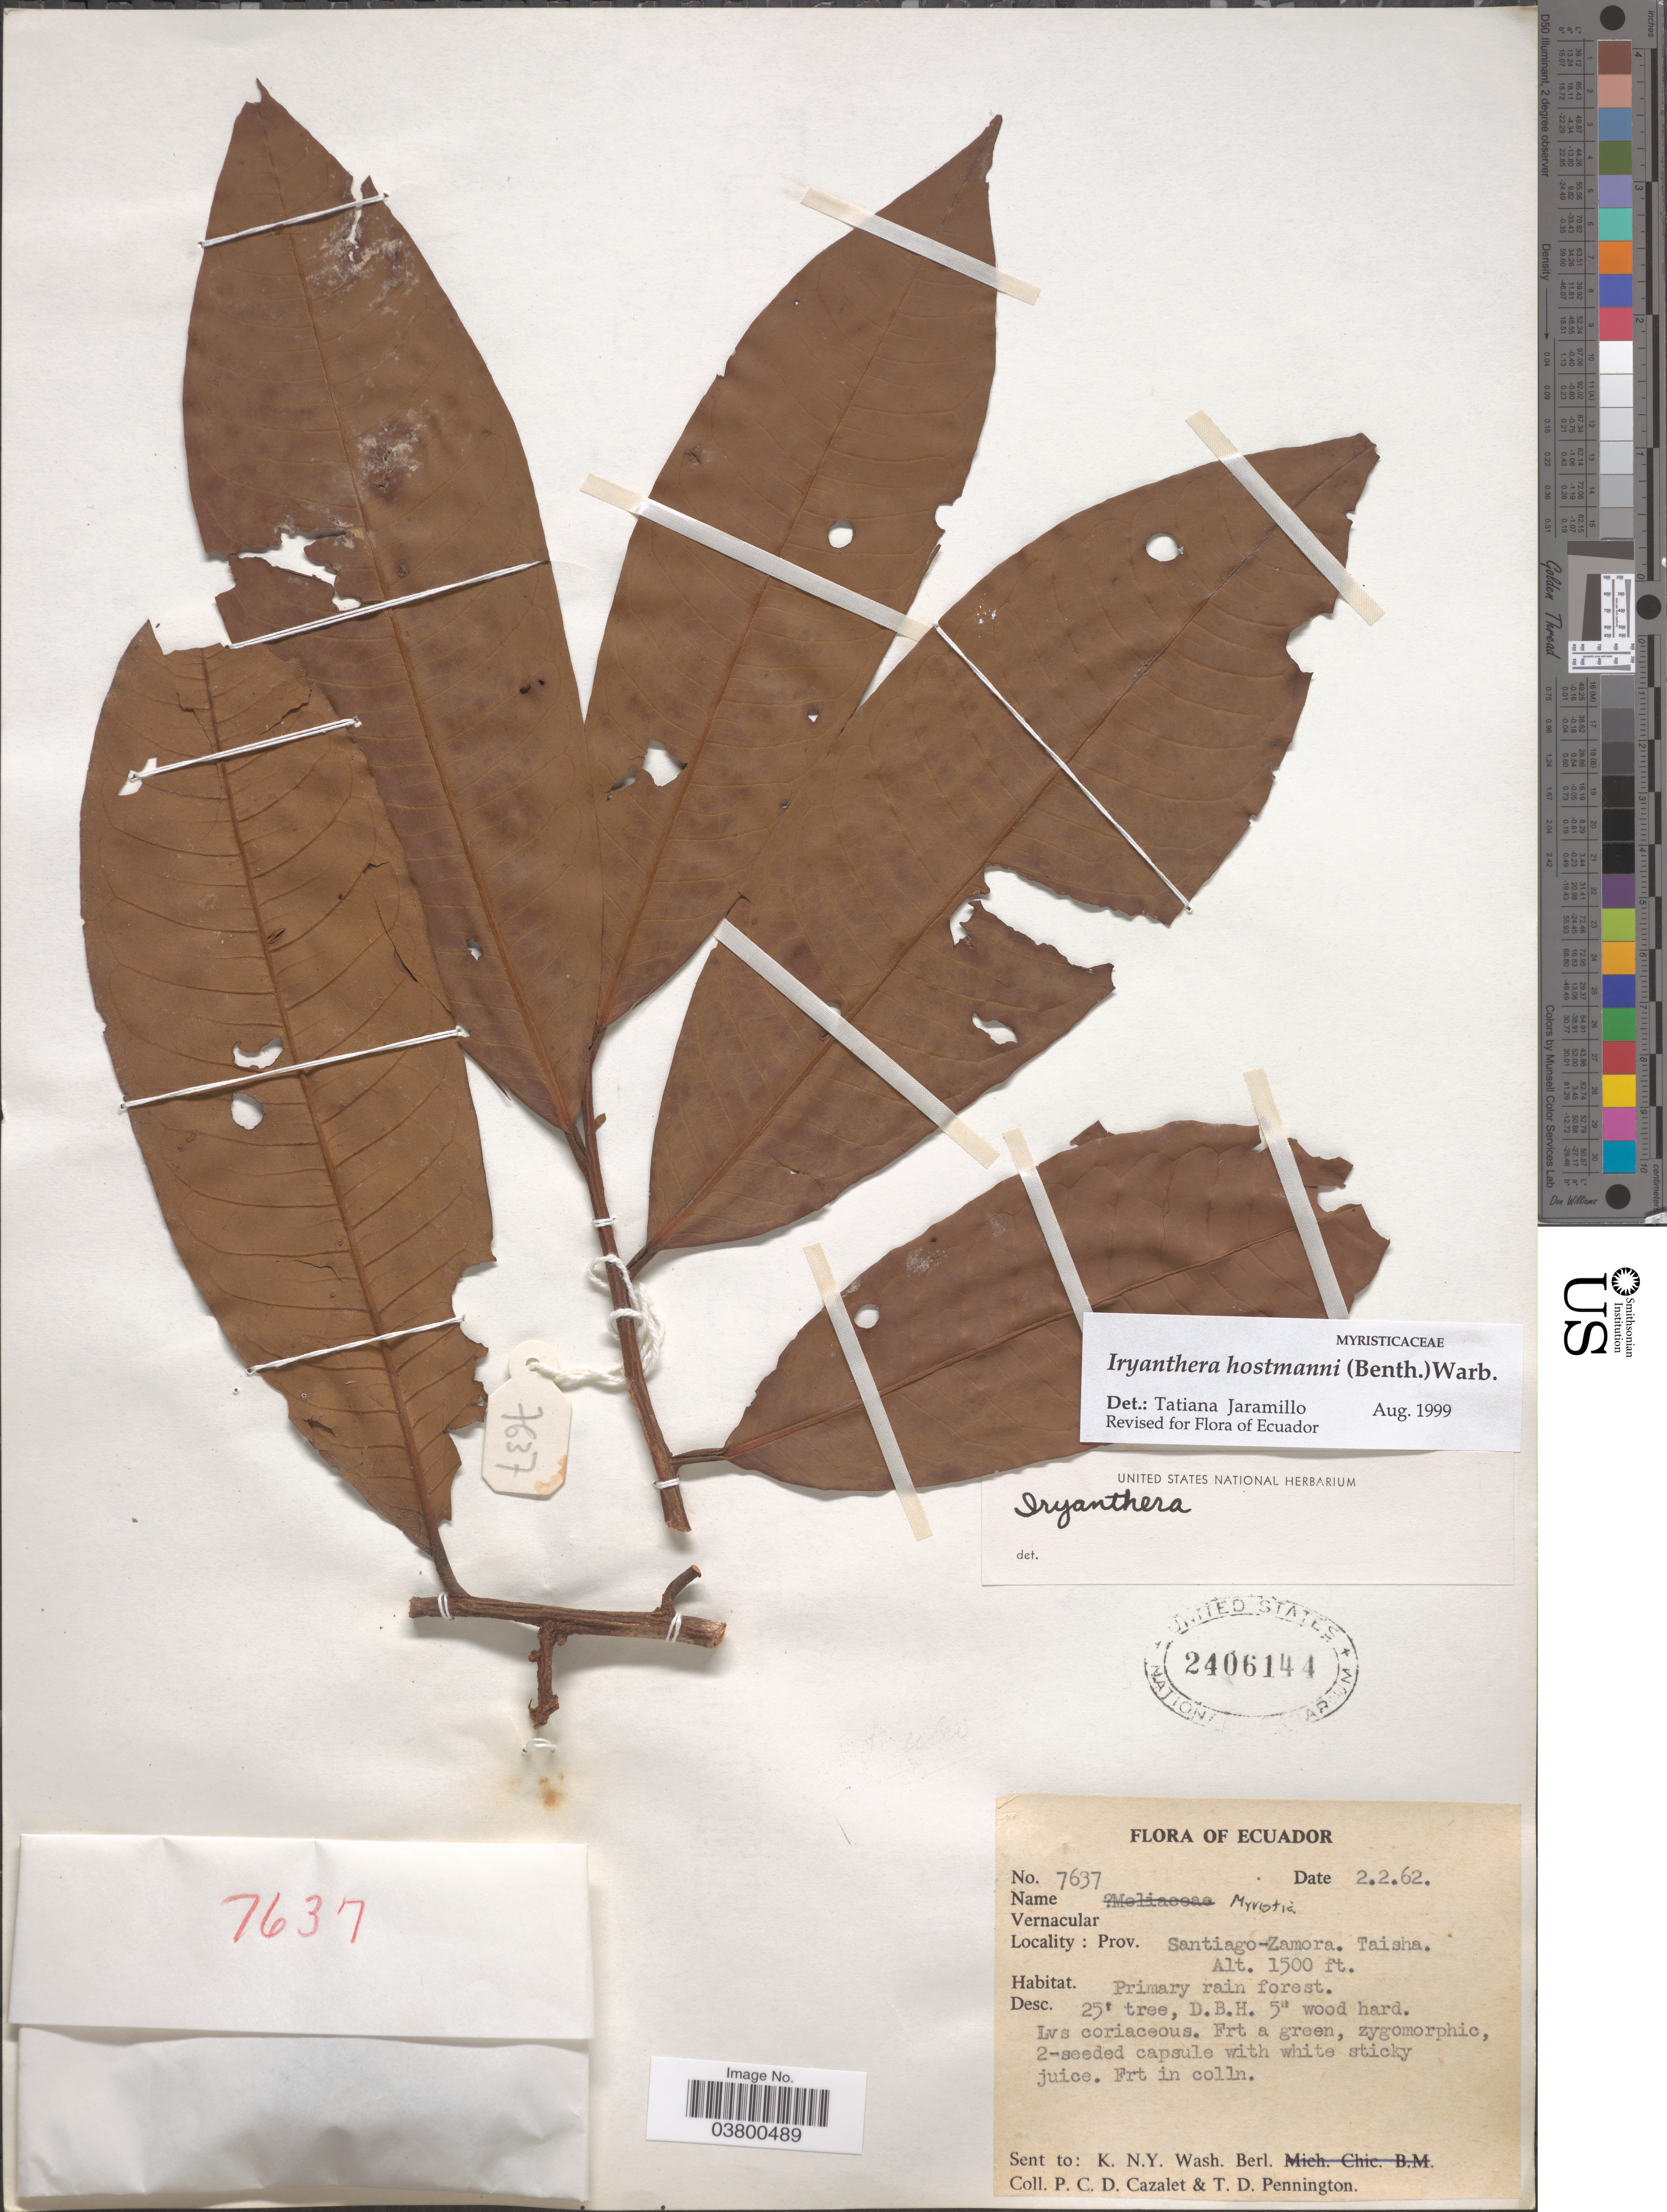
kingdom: Plantae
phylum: Tracheophyta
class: Magnoliopsida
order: Magnoliales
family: Myristicaceae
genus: Iryanthera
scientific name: Iryanthera hostmannii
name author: (Benth.) Warb.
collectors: P. C. D. Cazalet & T. D. Pennington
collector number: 7637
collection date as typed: Transcribed d/m/y: 2/2/62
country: Ecuador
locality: Prov. Santiago-Zamora. Taisha.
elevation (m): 457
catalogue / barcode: US 2406144